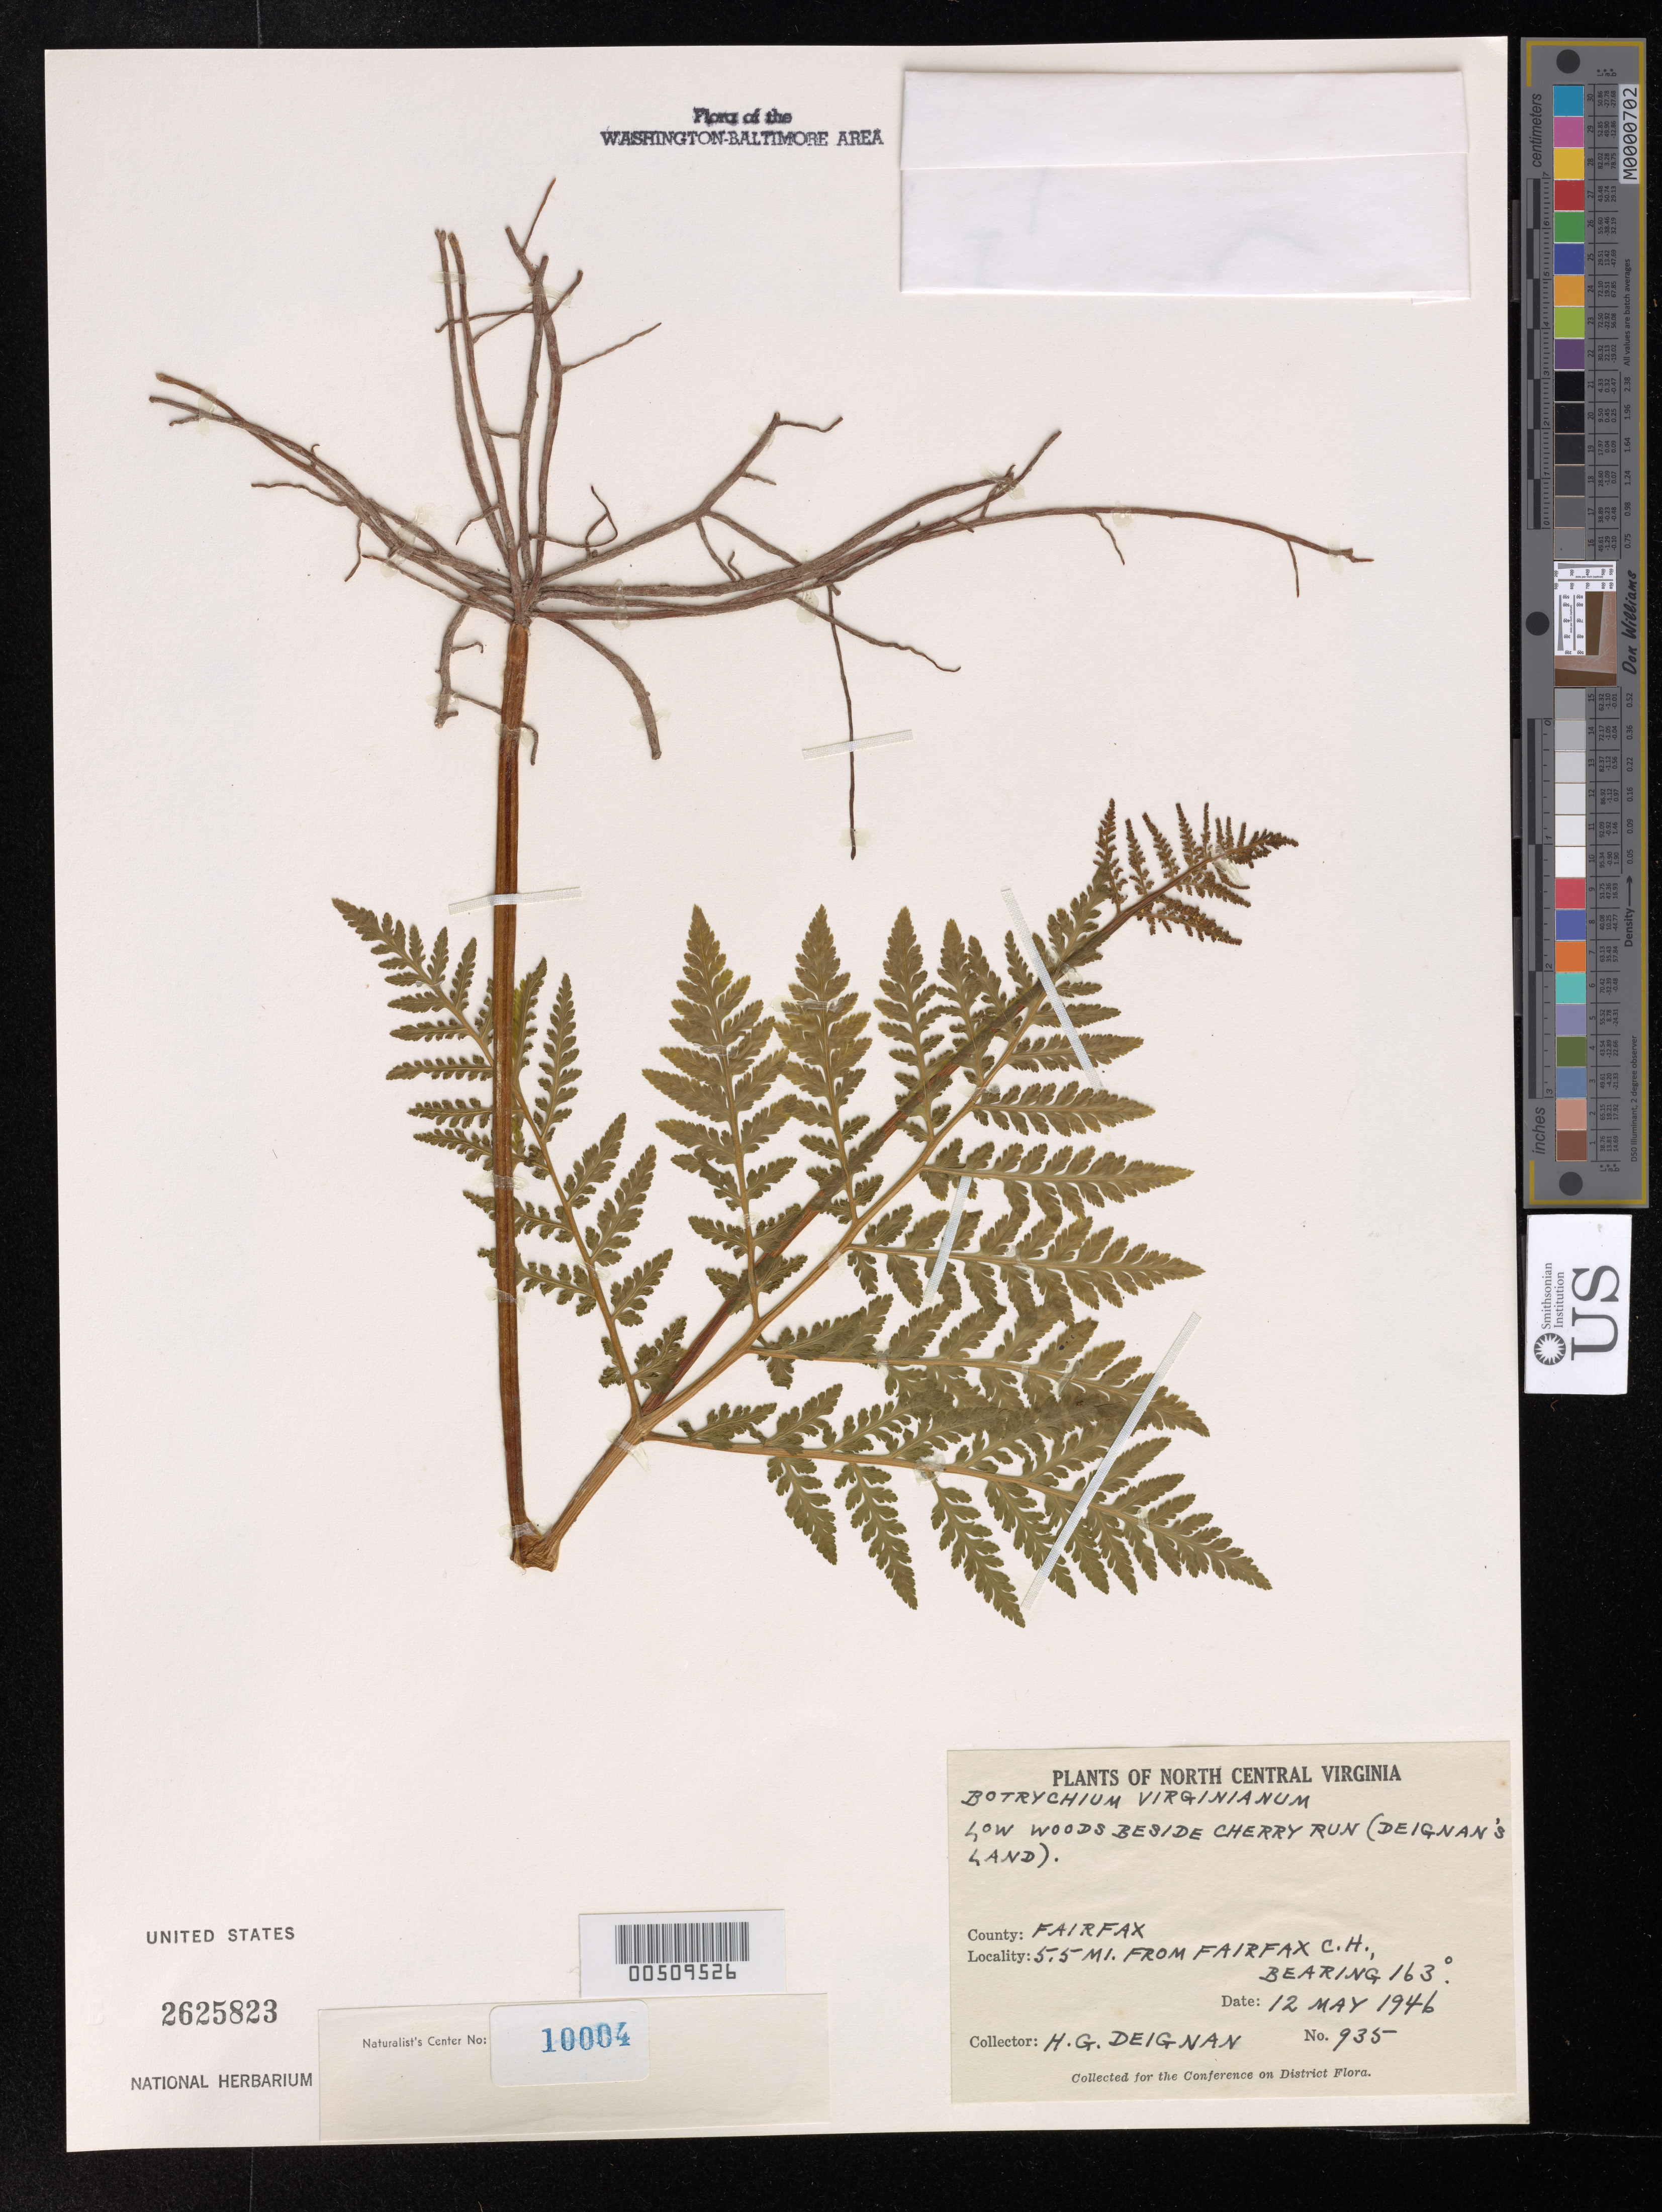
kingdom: Plantae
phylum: Tracheophyta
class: Polypodiopsida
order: Ophioglossales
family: Ophioglossaceae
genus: Botrychium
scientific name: Botrychium virginianum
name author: (L.) Sw.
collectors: H. Deignan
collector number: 935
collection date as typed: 12 May 1946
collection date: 1946-05-12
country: United States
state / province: Virginia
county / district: Fairfax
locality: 5.5 Mi from Fairfax Court House, beside Cherry Run (Deignan's Land)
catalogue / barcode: US 2625823